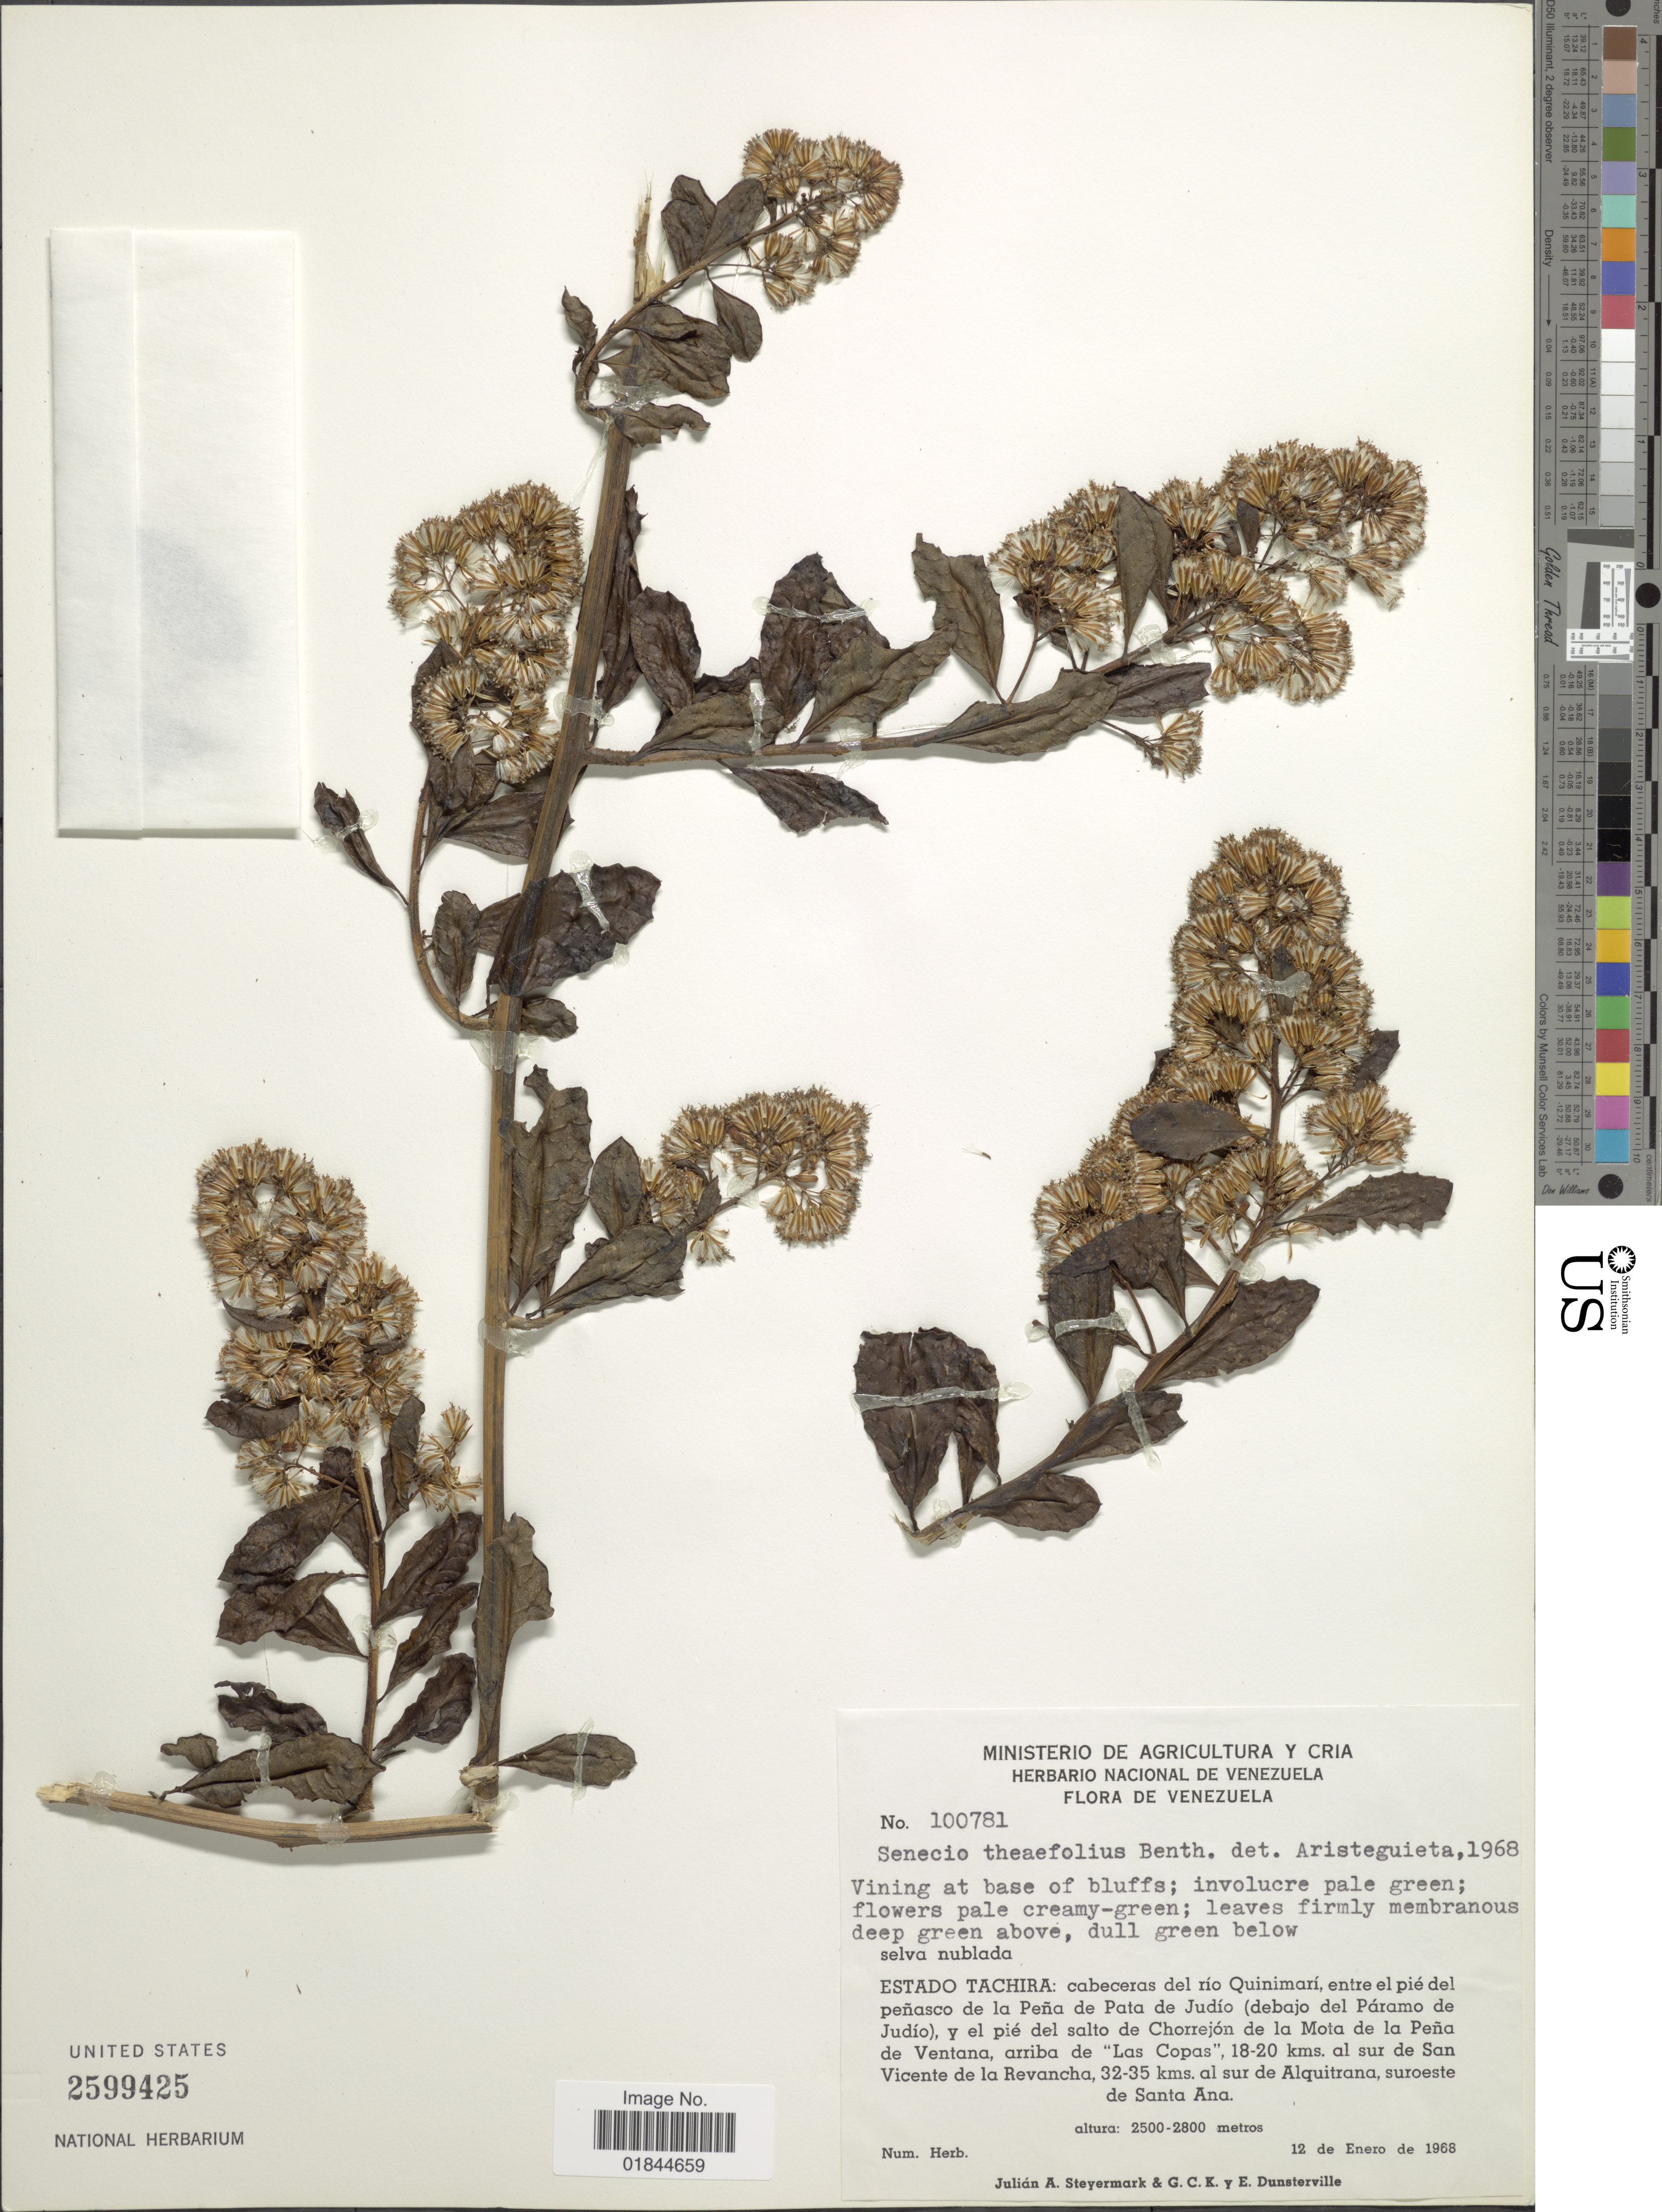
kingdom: Plantae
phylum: Tracheophyta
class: Magnoliopsida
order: Asterales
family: Asteraceae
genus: Pentacalia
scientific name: Pentacalia theifolia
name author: (Benth.) Cuatrec.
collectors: J. Steyermark, G. C. K. Dunsterville & E. Dunsterville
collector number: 100781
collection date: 1968-01-12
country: Venezuela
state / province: Tachira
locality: Cabeceras del rio Quinimari, entre el pie del penasco de la Pena de Pata de Judio (debajo del Paramo de Judio), y el pie del salto de Chorrejon de la Mota de la Pena de Ventana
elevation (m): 2500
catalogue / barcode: US 2599425